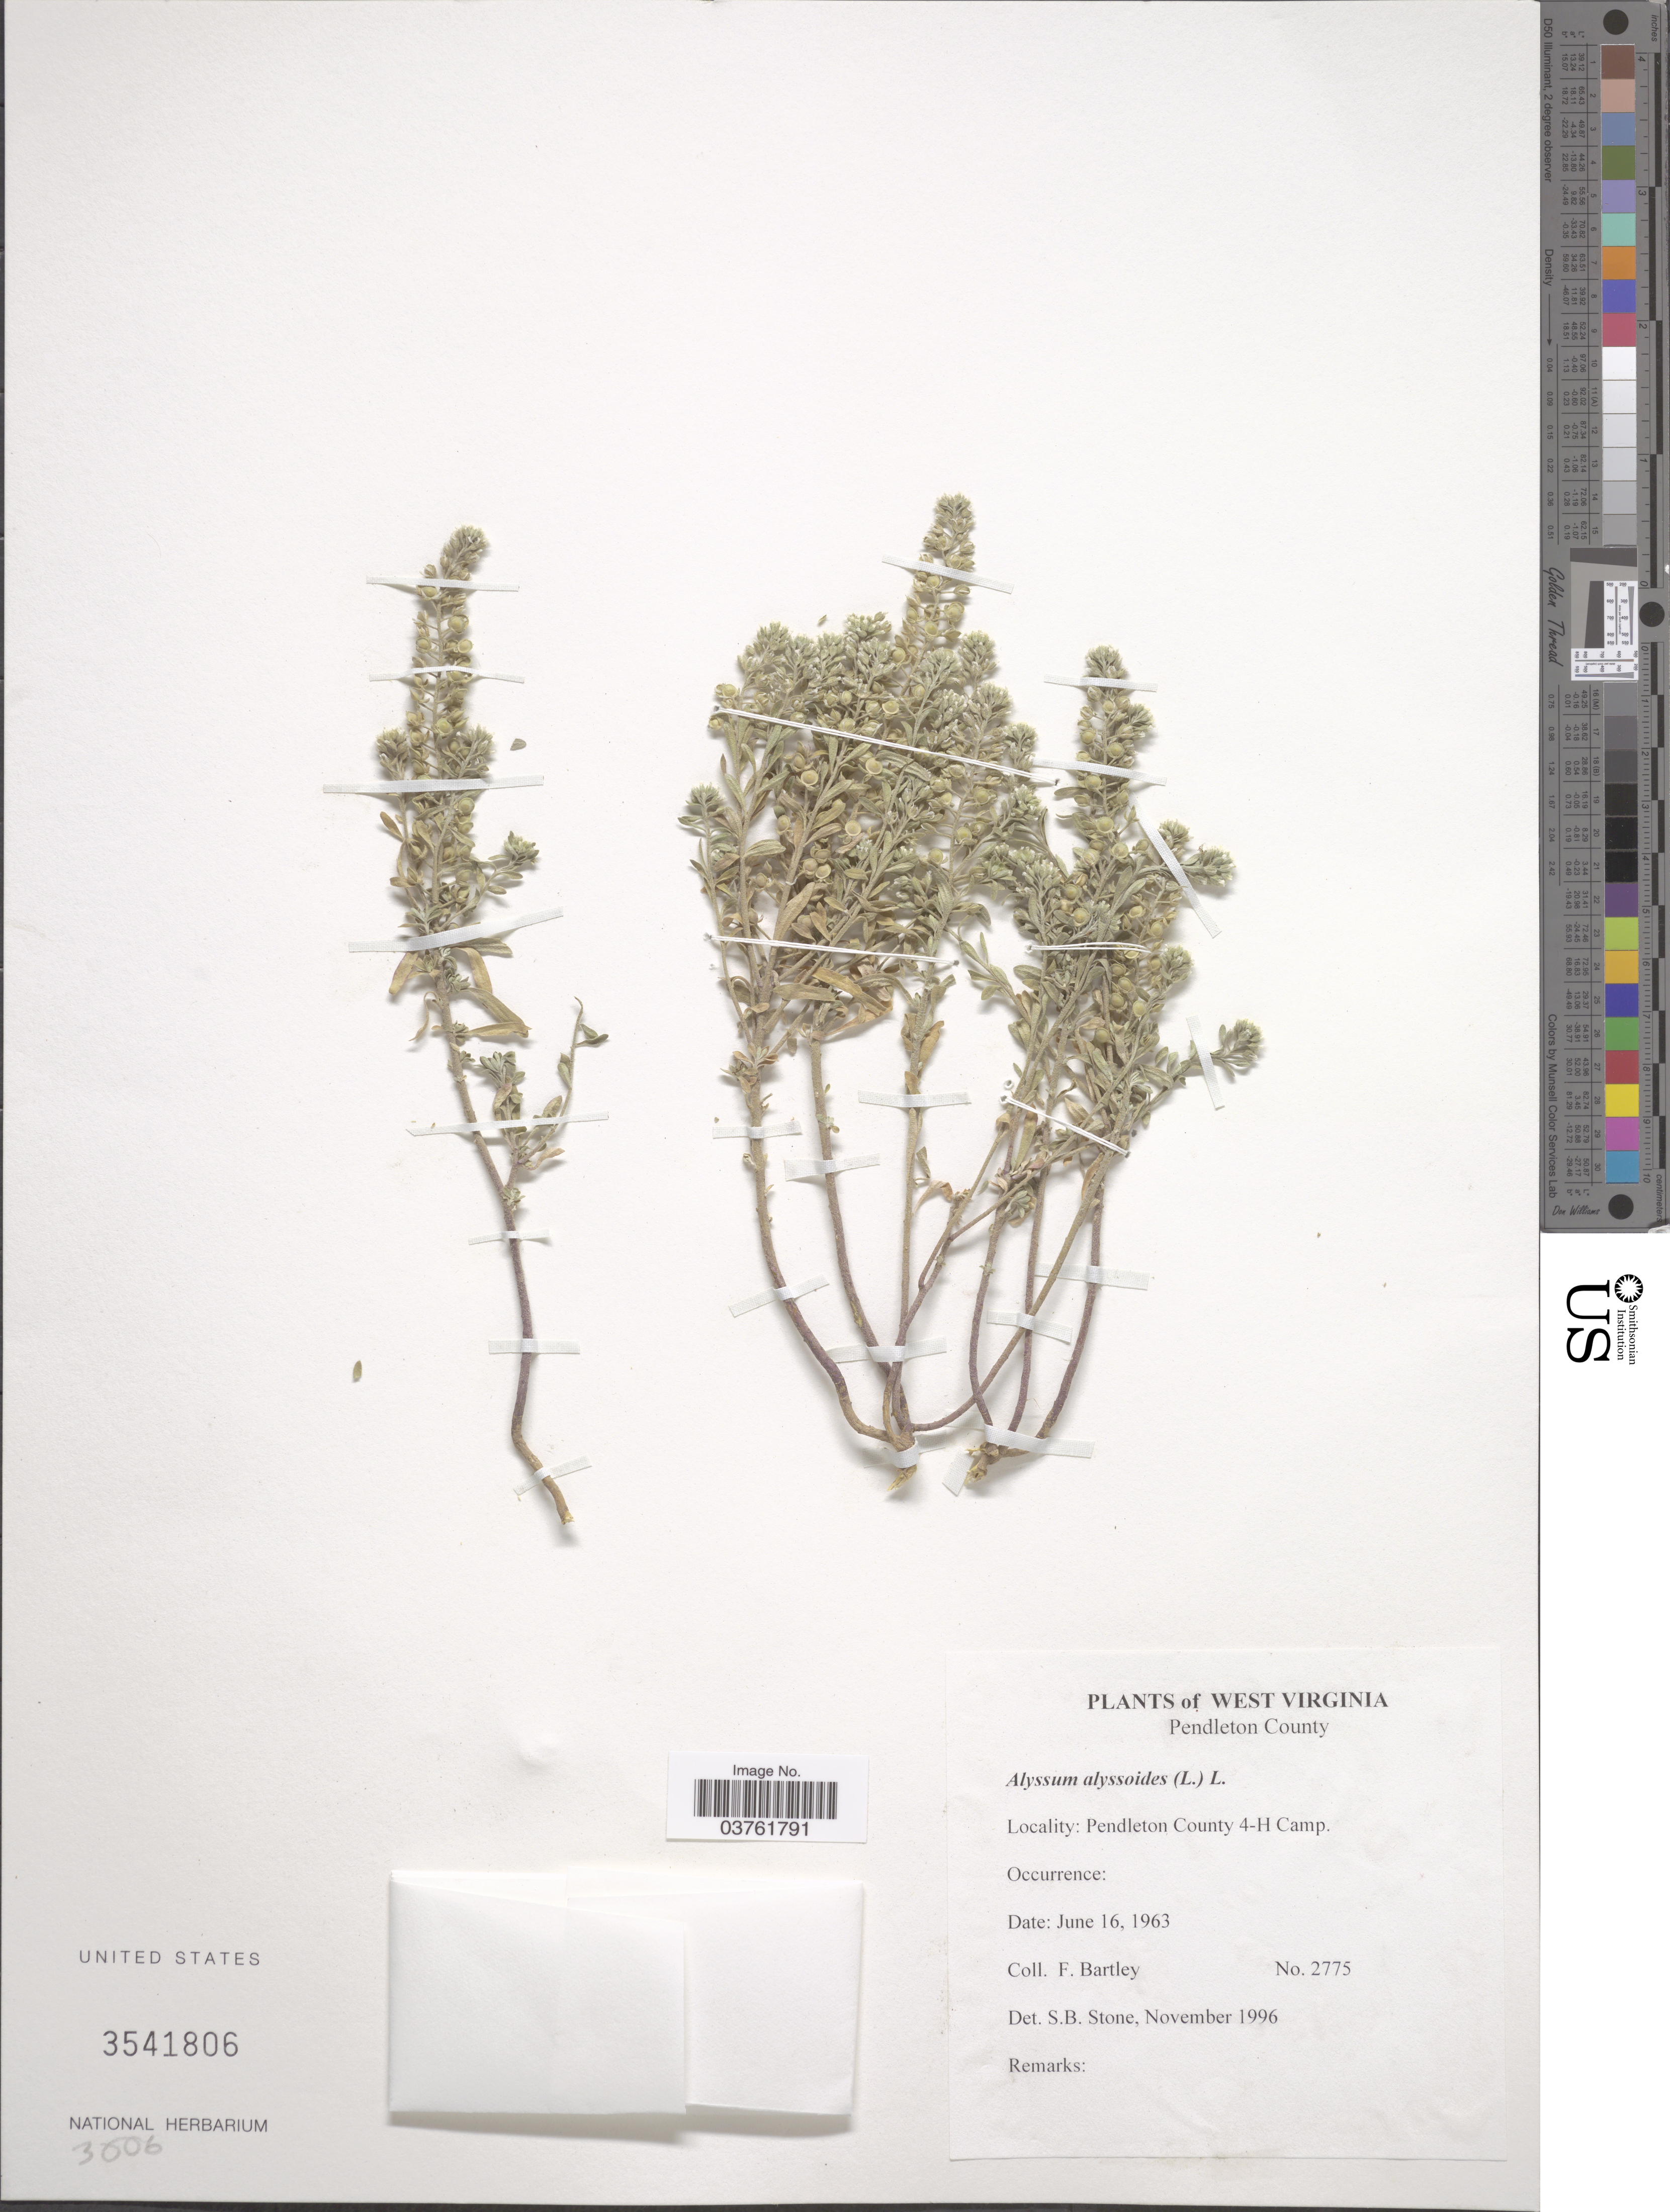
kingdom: Plantae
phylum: Tracheophyta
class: Magnoliopsida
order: Brassicales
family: Brassicaceae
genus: Alyssum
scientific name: Alyssum alyssoides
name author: (L.) L.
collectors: F. Bartley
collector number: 2775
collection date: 1963-06-16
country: United States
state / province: West Virginia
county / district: Pendleton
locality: Pendleton County. Pendleton County 4-H Camp.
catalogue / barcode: US 3541806